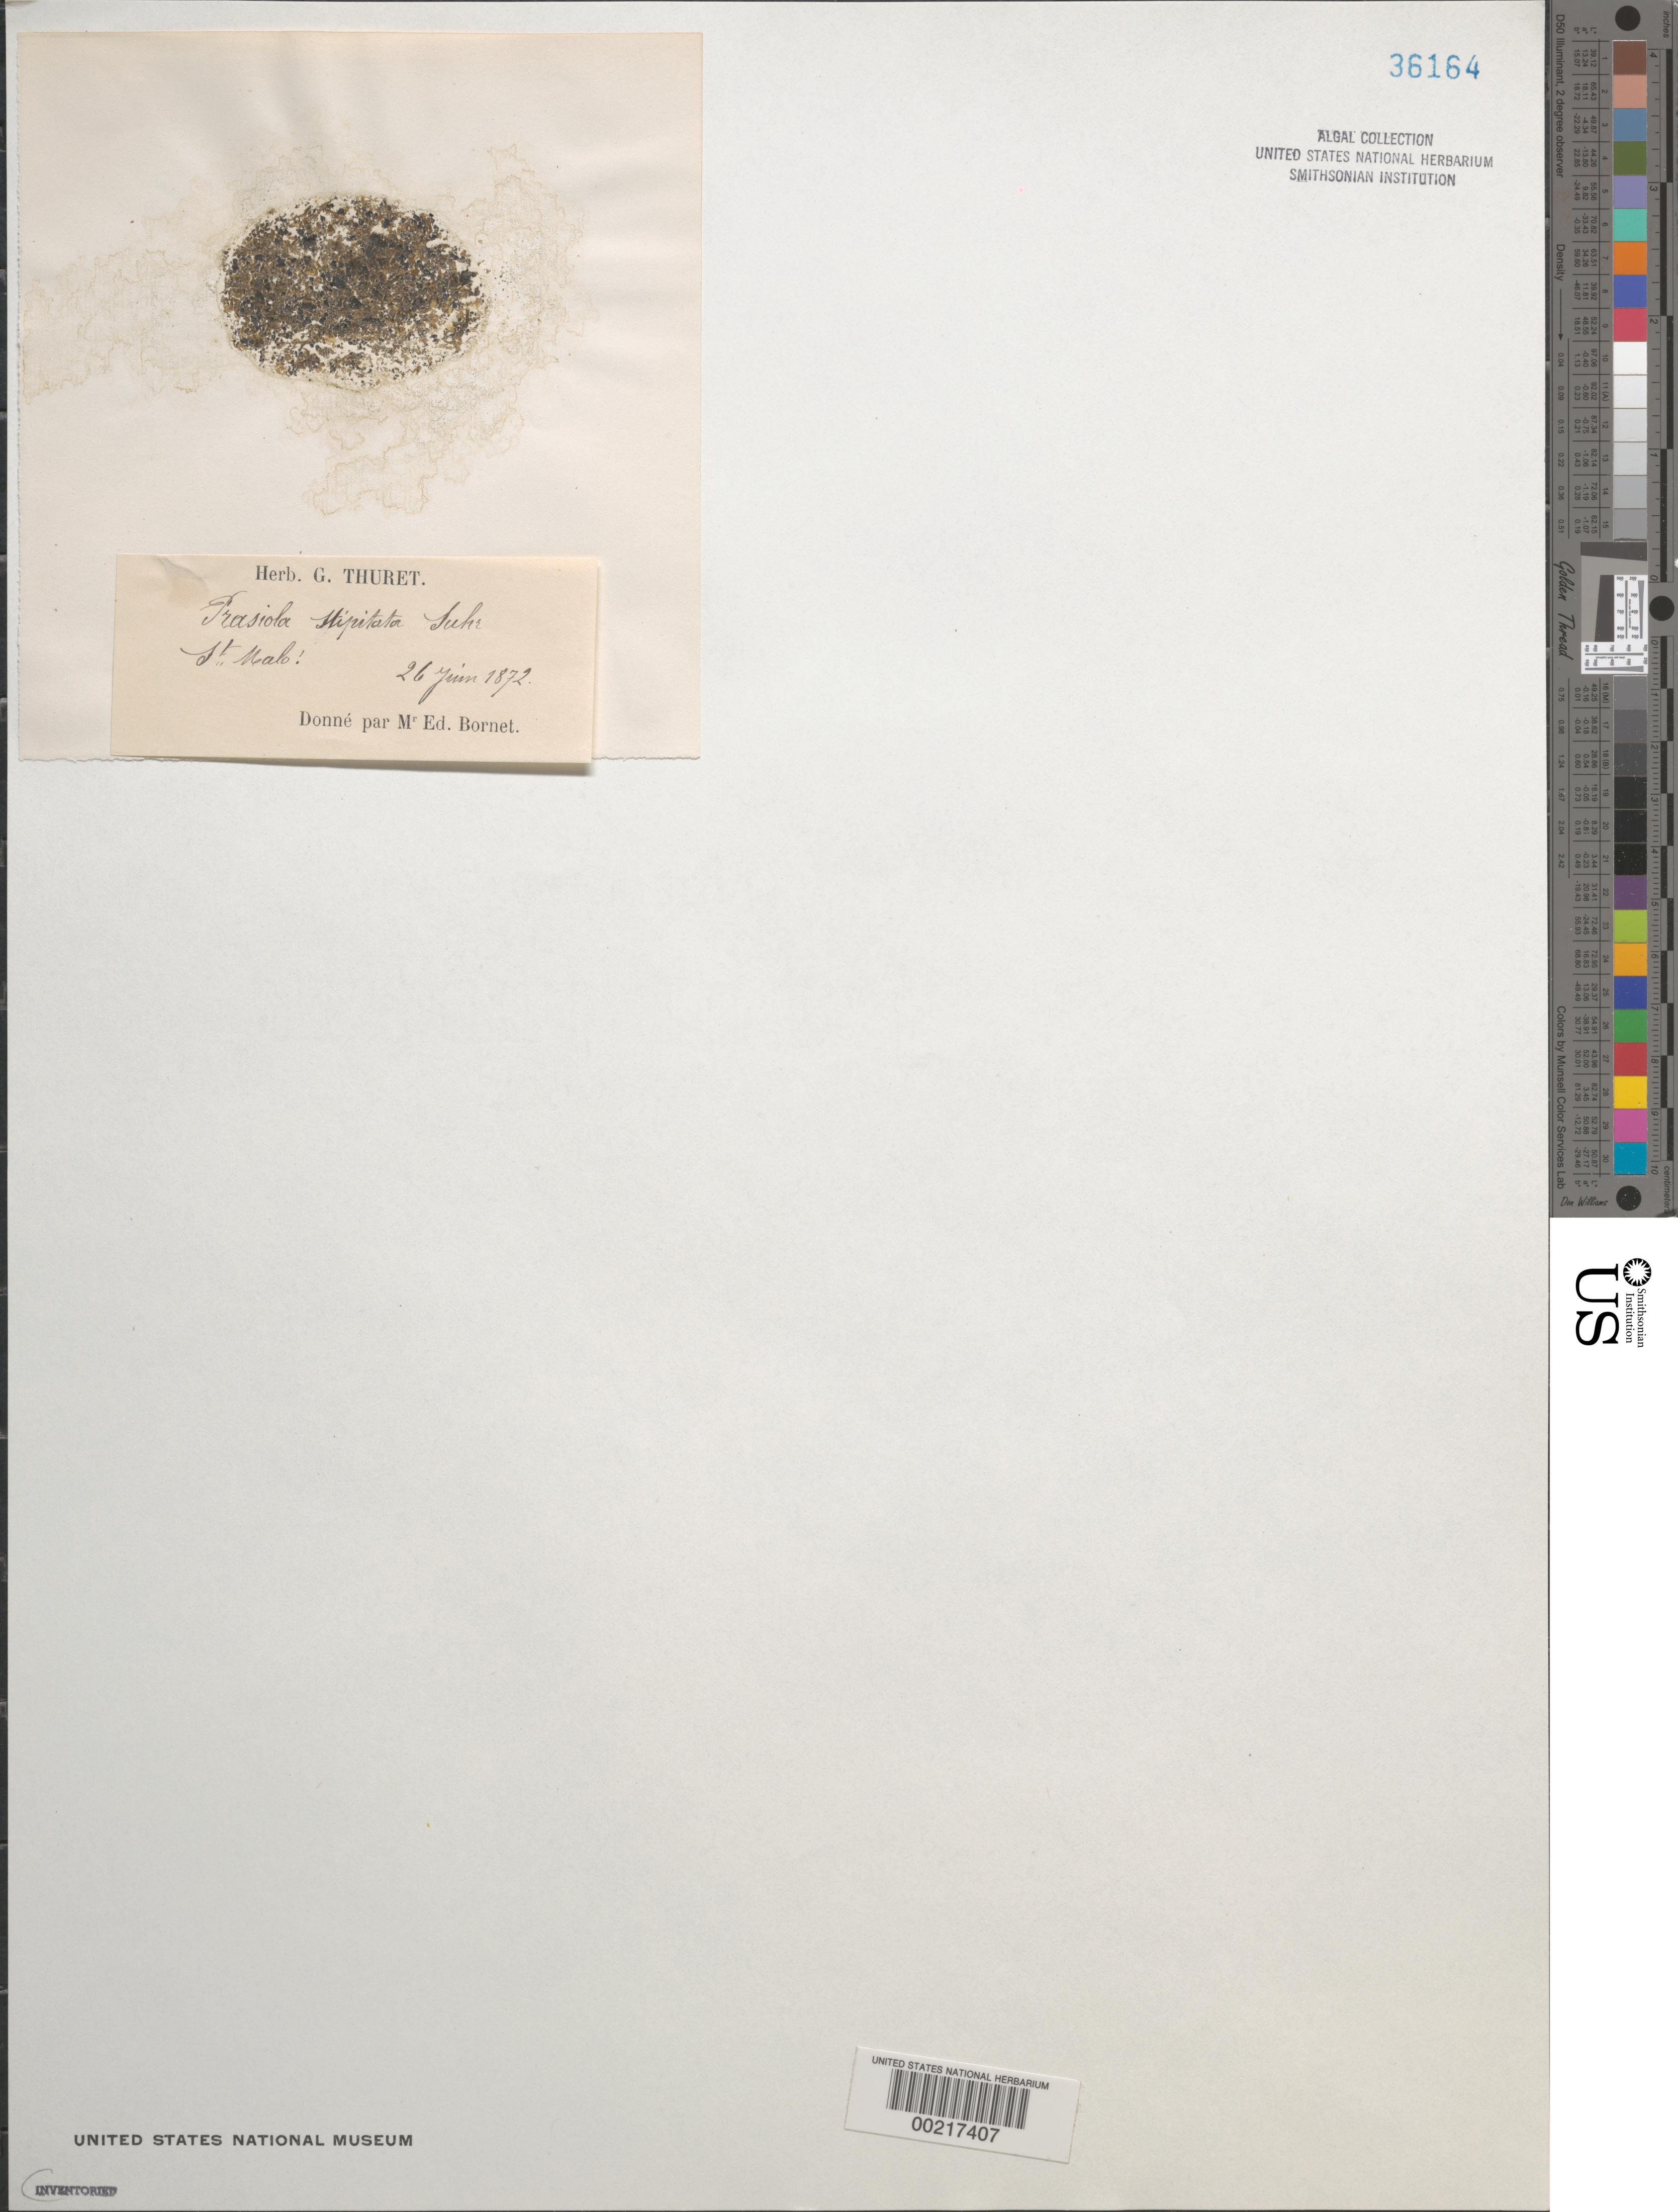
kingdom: Plantae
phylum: Chlorophyta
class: Trebouxiophyceae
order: Prasiolales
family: Prasiolaceae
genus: Prasiola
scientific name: Prasiola stipitata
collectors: E. Bornet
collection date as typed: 26 Jun 1872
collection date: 1872-06-26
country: France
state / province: Bretagne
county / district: Ille-et-Vilaine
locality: St. Malo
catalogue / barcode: US 36164